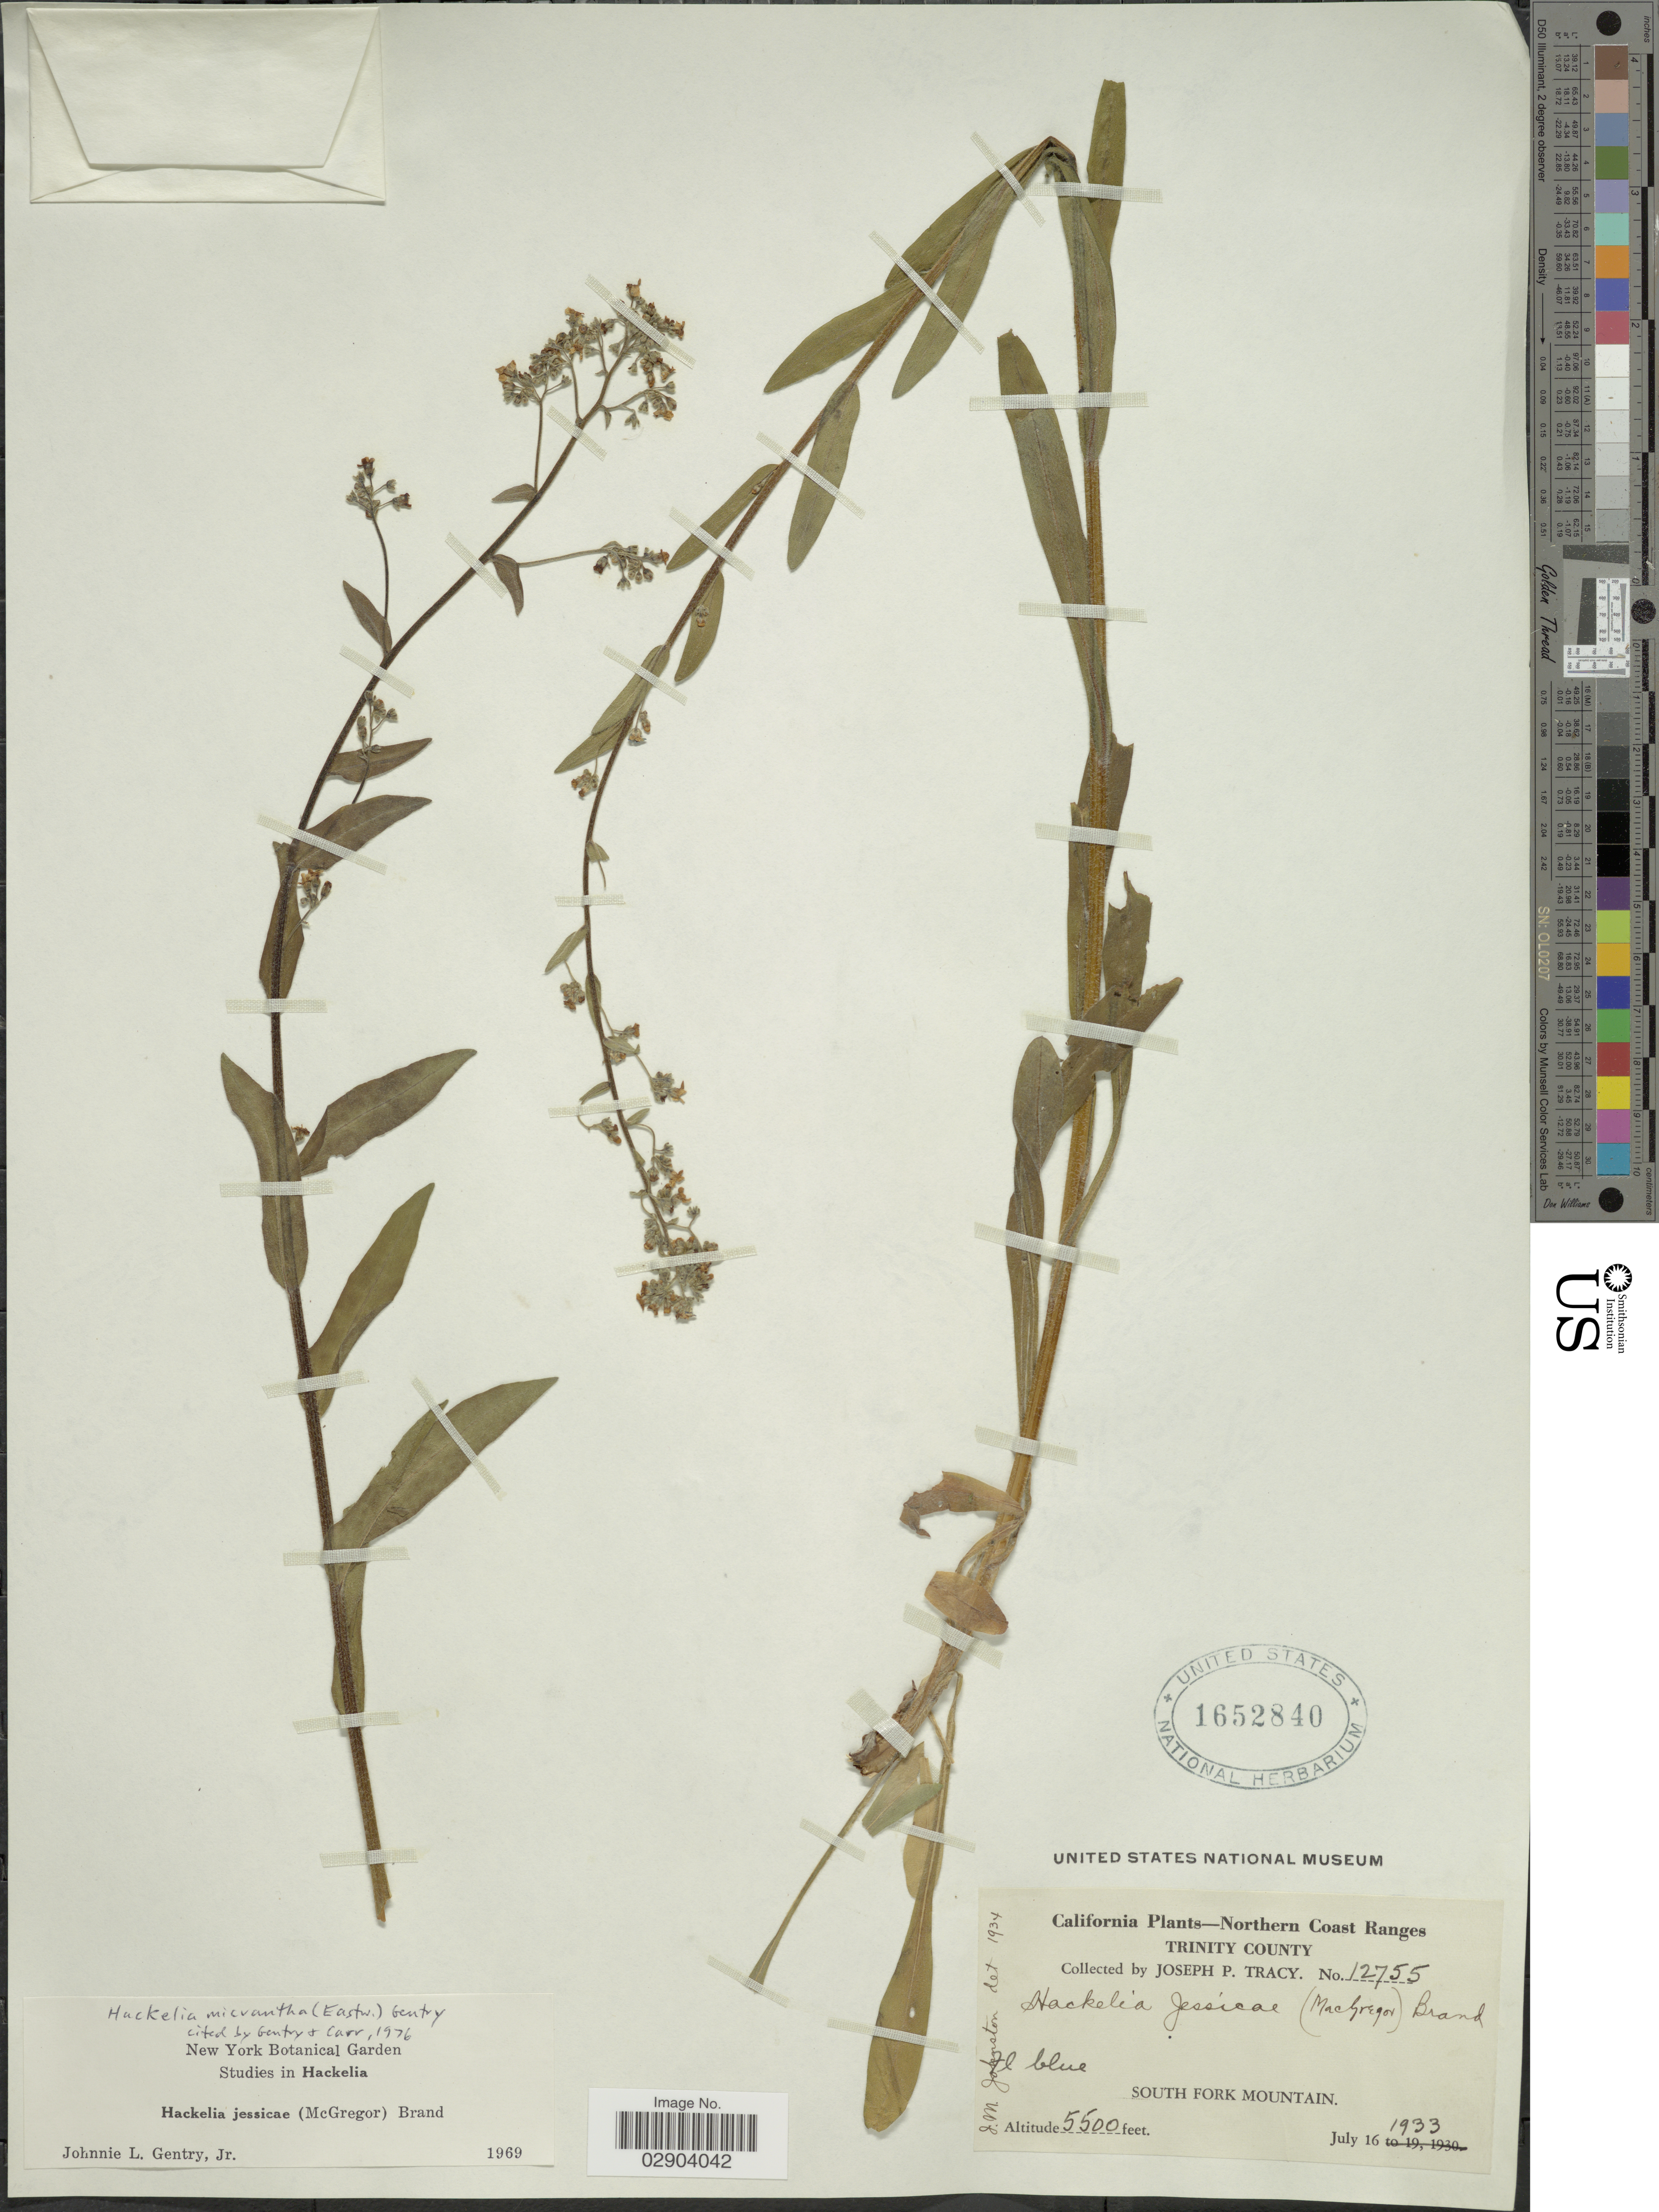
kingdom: Plantae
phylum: Tracheophyta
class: Magnoliopsida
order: Boraginales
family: Boraginaceae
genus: Hackelia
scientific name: Hackelia micrantha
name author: (Eastw.) J.L. Gentry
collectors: J. Tracy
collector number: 12755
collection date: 1933-07-16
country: United States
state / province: California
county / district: Trinity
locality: Northern Coast Ranges. Trinity County. South Fork Mountain.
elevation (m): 1676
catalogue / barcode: US 1652840